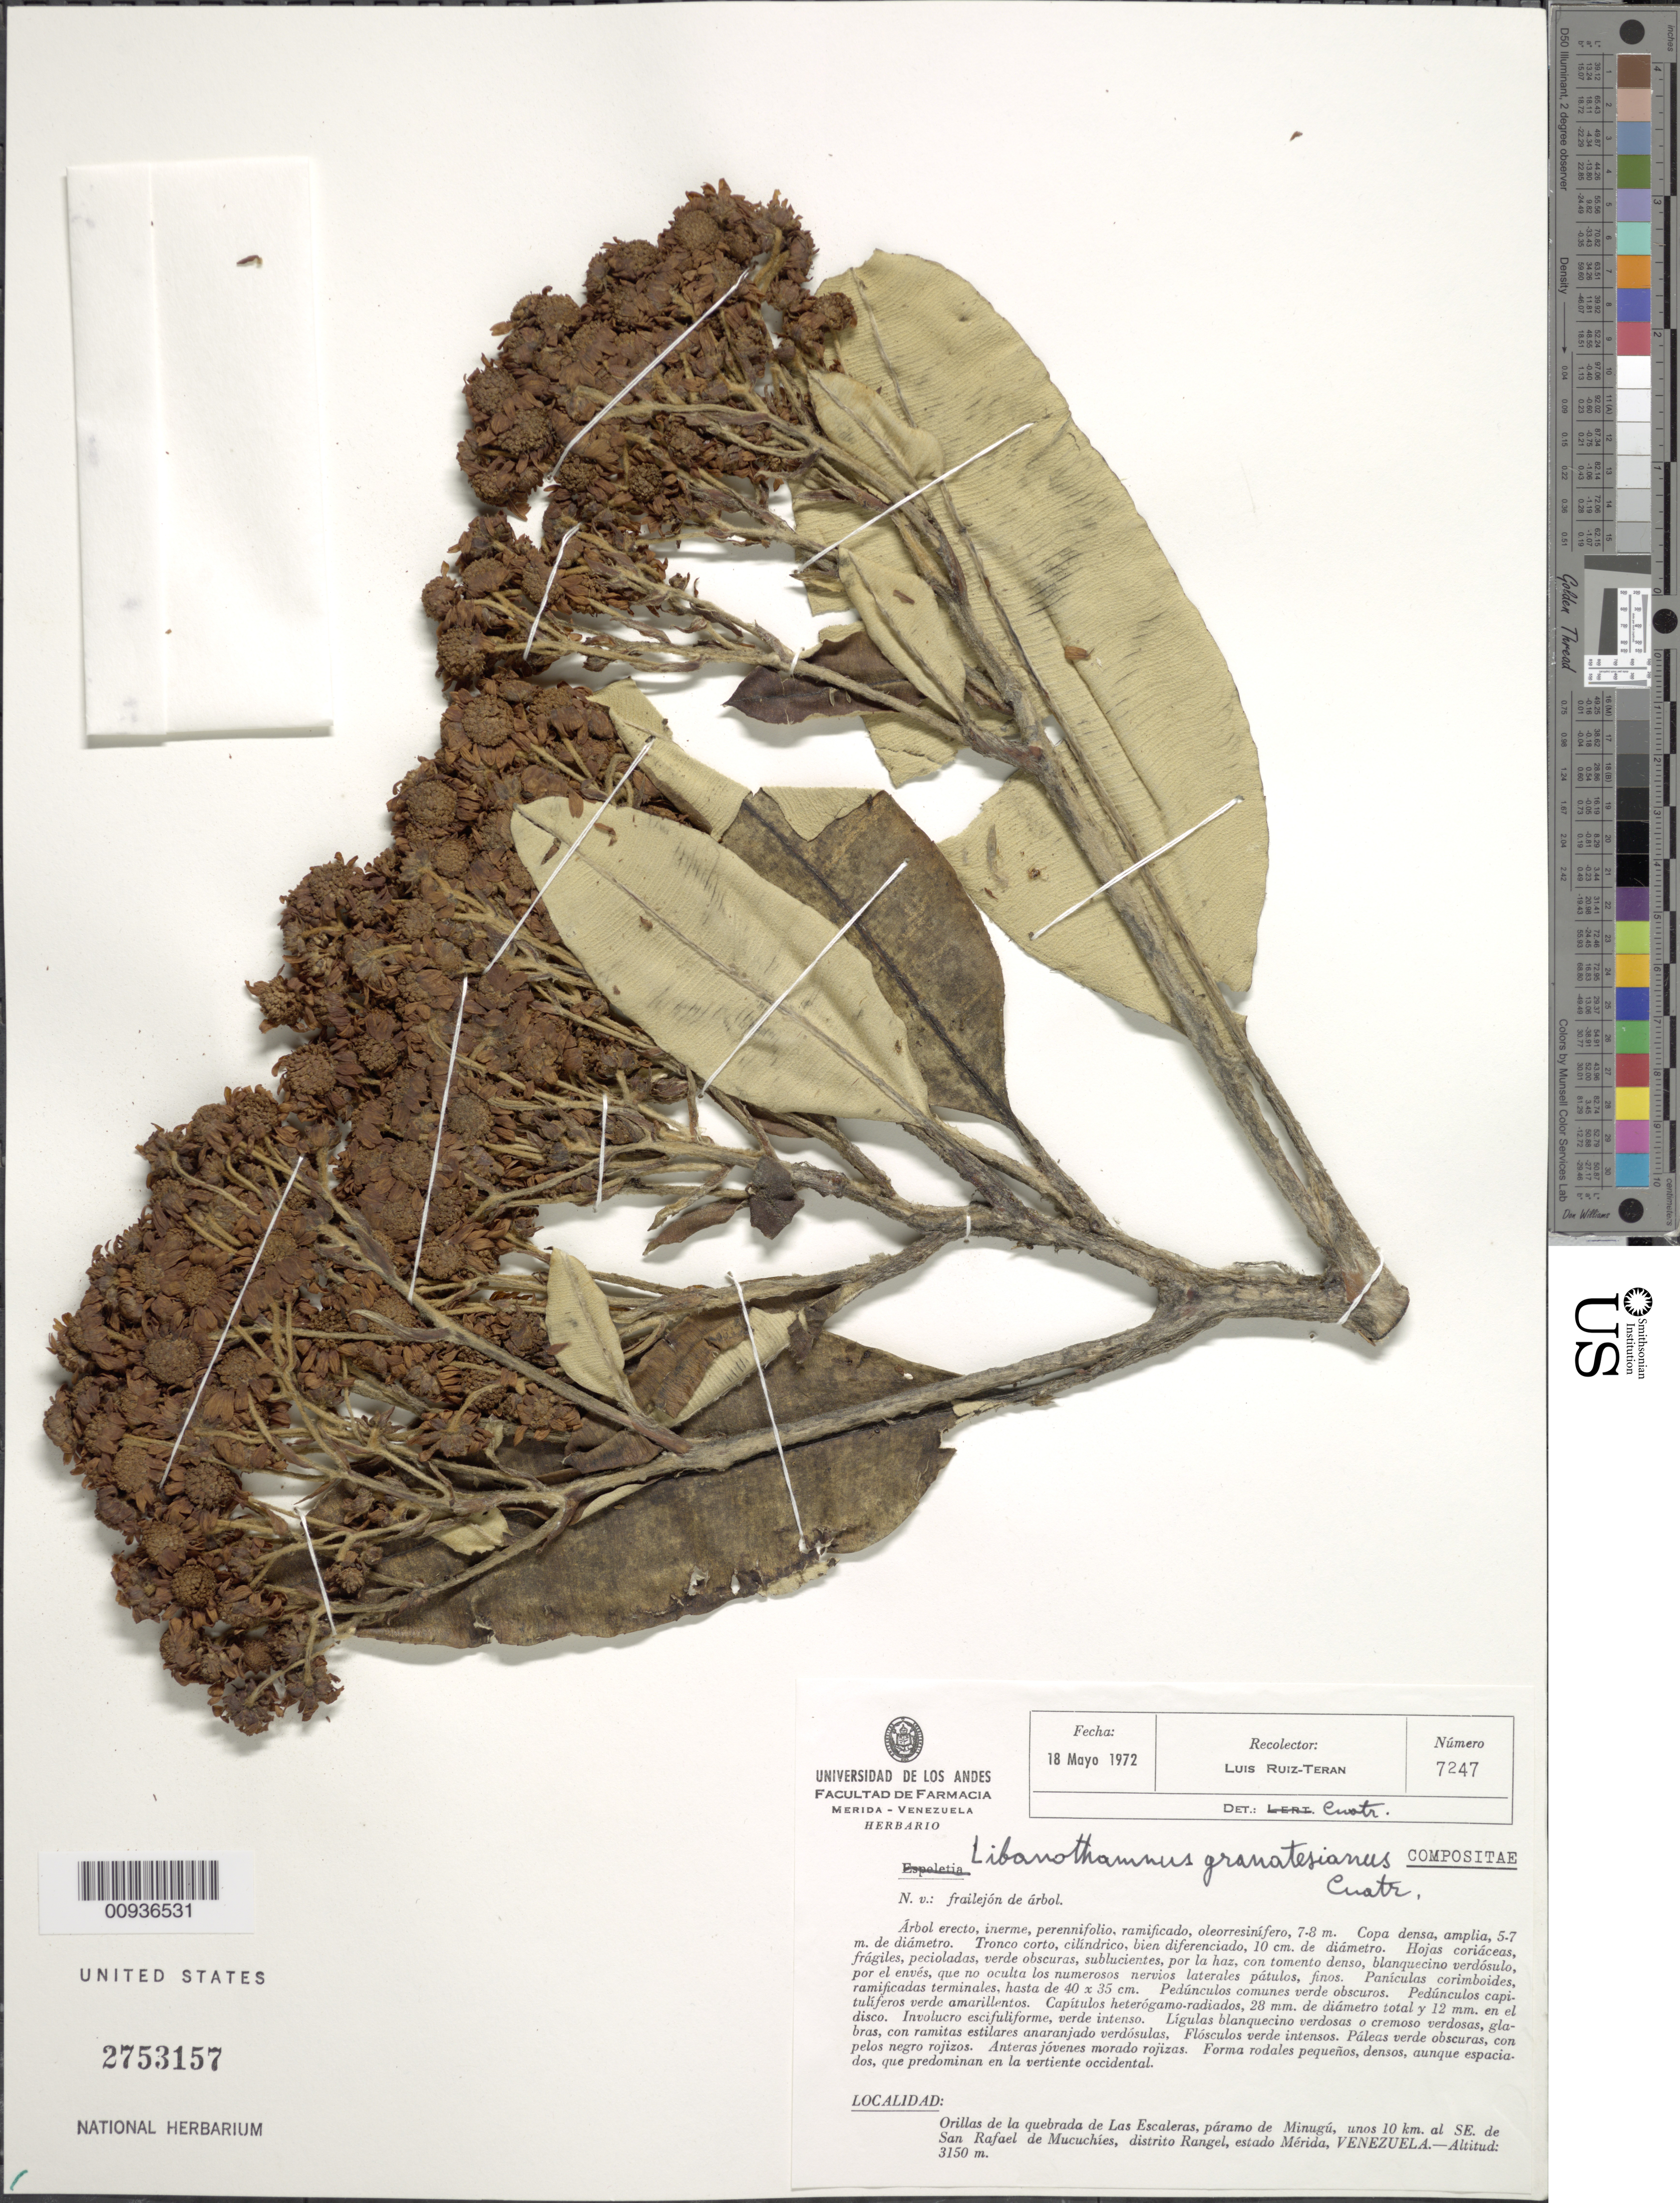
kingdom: Plantae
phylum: Tracheophyta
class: Magnoliopsida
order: Asterales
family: Asteraceae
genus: Libanothamnus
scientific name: Libanothamnus banksiifolius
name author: (Sch. Bip. & Ettingsh.) Cuatrec.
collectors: L. E. Ruíz-Terán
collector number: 7247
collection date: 1972-05-18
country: Venezuela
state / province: Mérida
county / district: Rangel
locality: Páramo de Minugú. Orillas de la quebrada de Las Escaleras, unos 10 km al SE de San Rafael de Mucuchíes.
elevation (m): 3150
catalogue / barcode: US 2753157